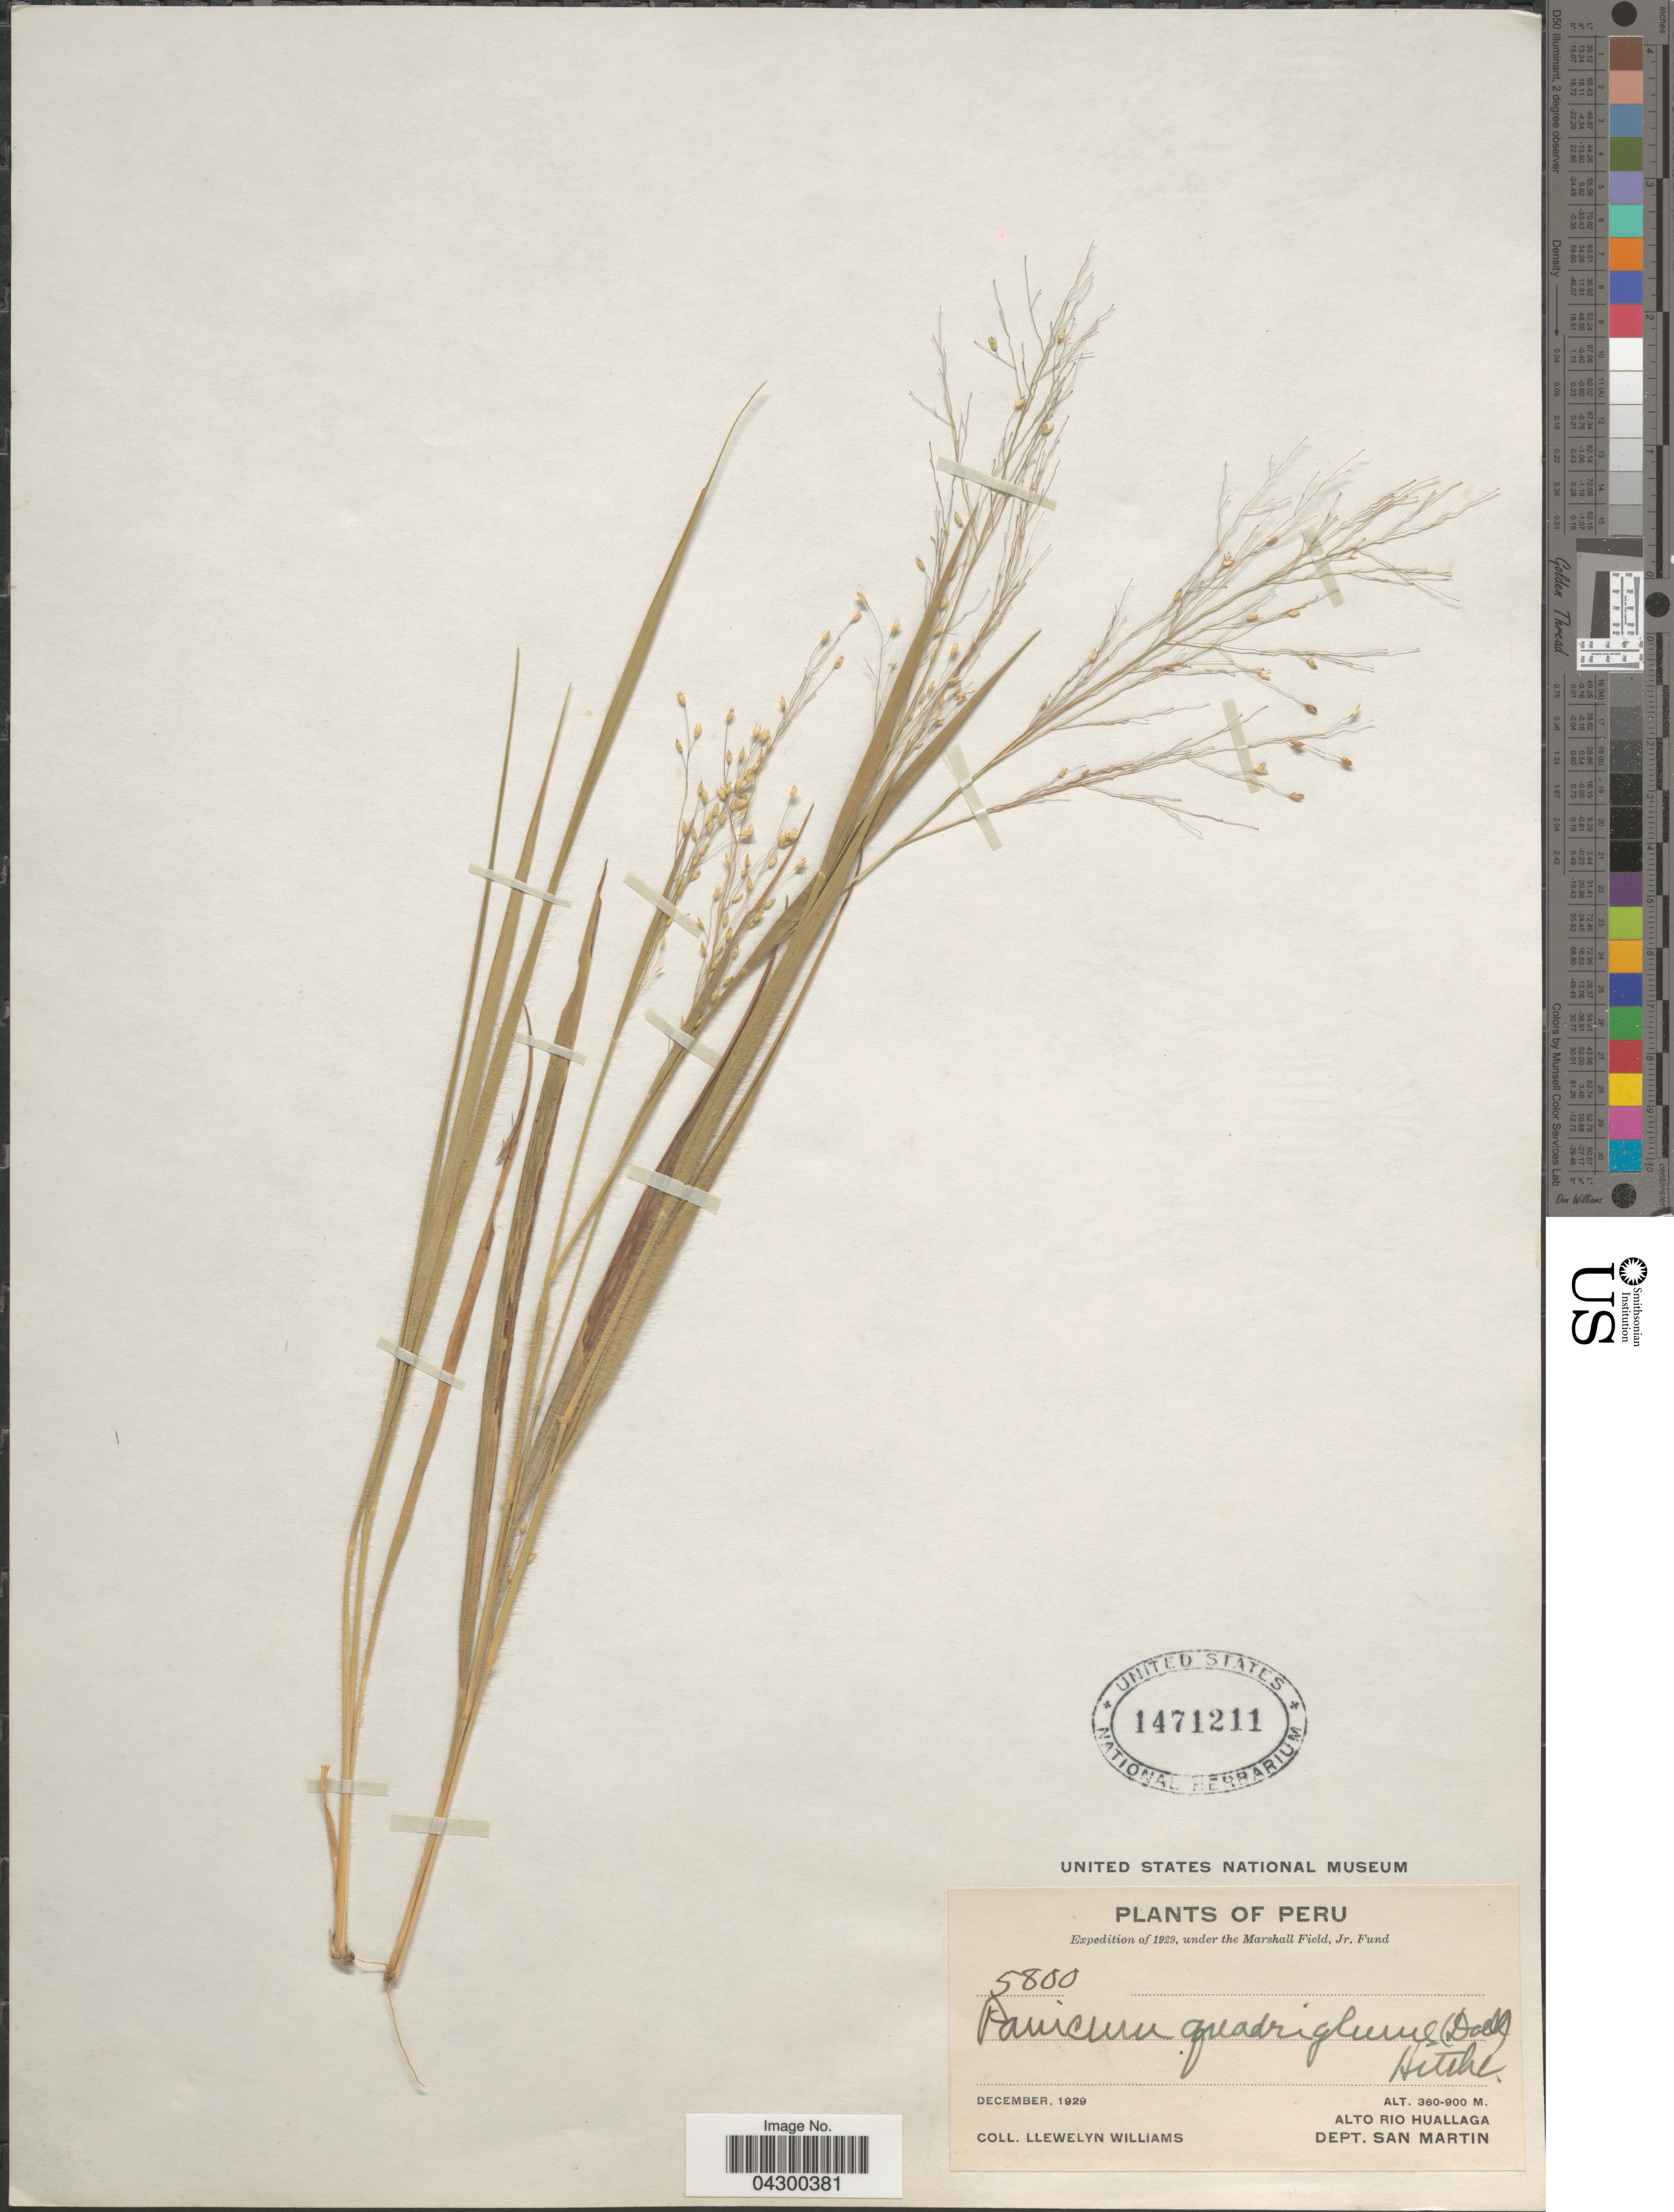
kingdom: Plantae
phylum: Tracheophyta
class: Liliopsida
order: Poales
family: Poaceae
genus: Panicum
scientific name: Panicum quadriglume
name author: (Döll) Hitchc.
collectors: Ll. Williams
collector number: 5800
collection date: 1929-12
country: Peru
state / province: San Martín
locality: Expedition of 1929. Alto Rio Huallaga. Dept. San Martin.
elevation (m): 360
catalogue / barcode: US 1471211